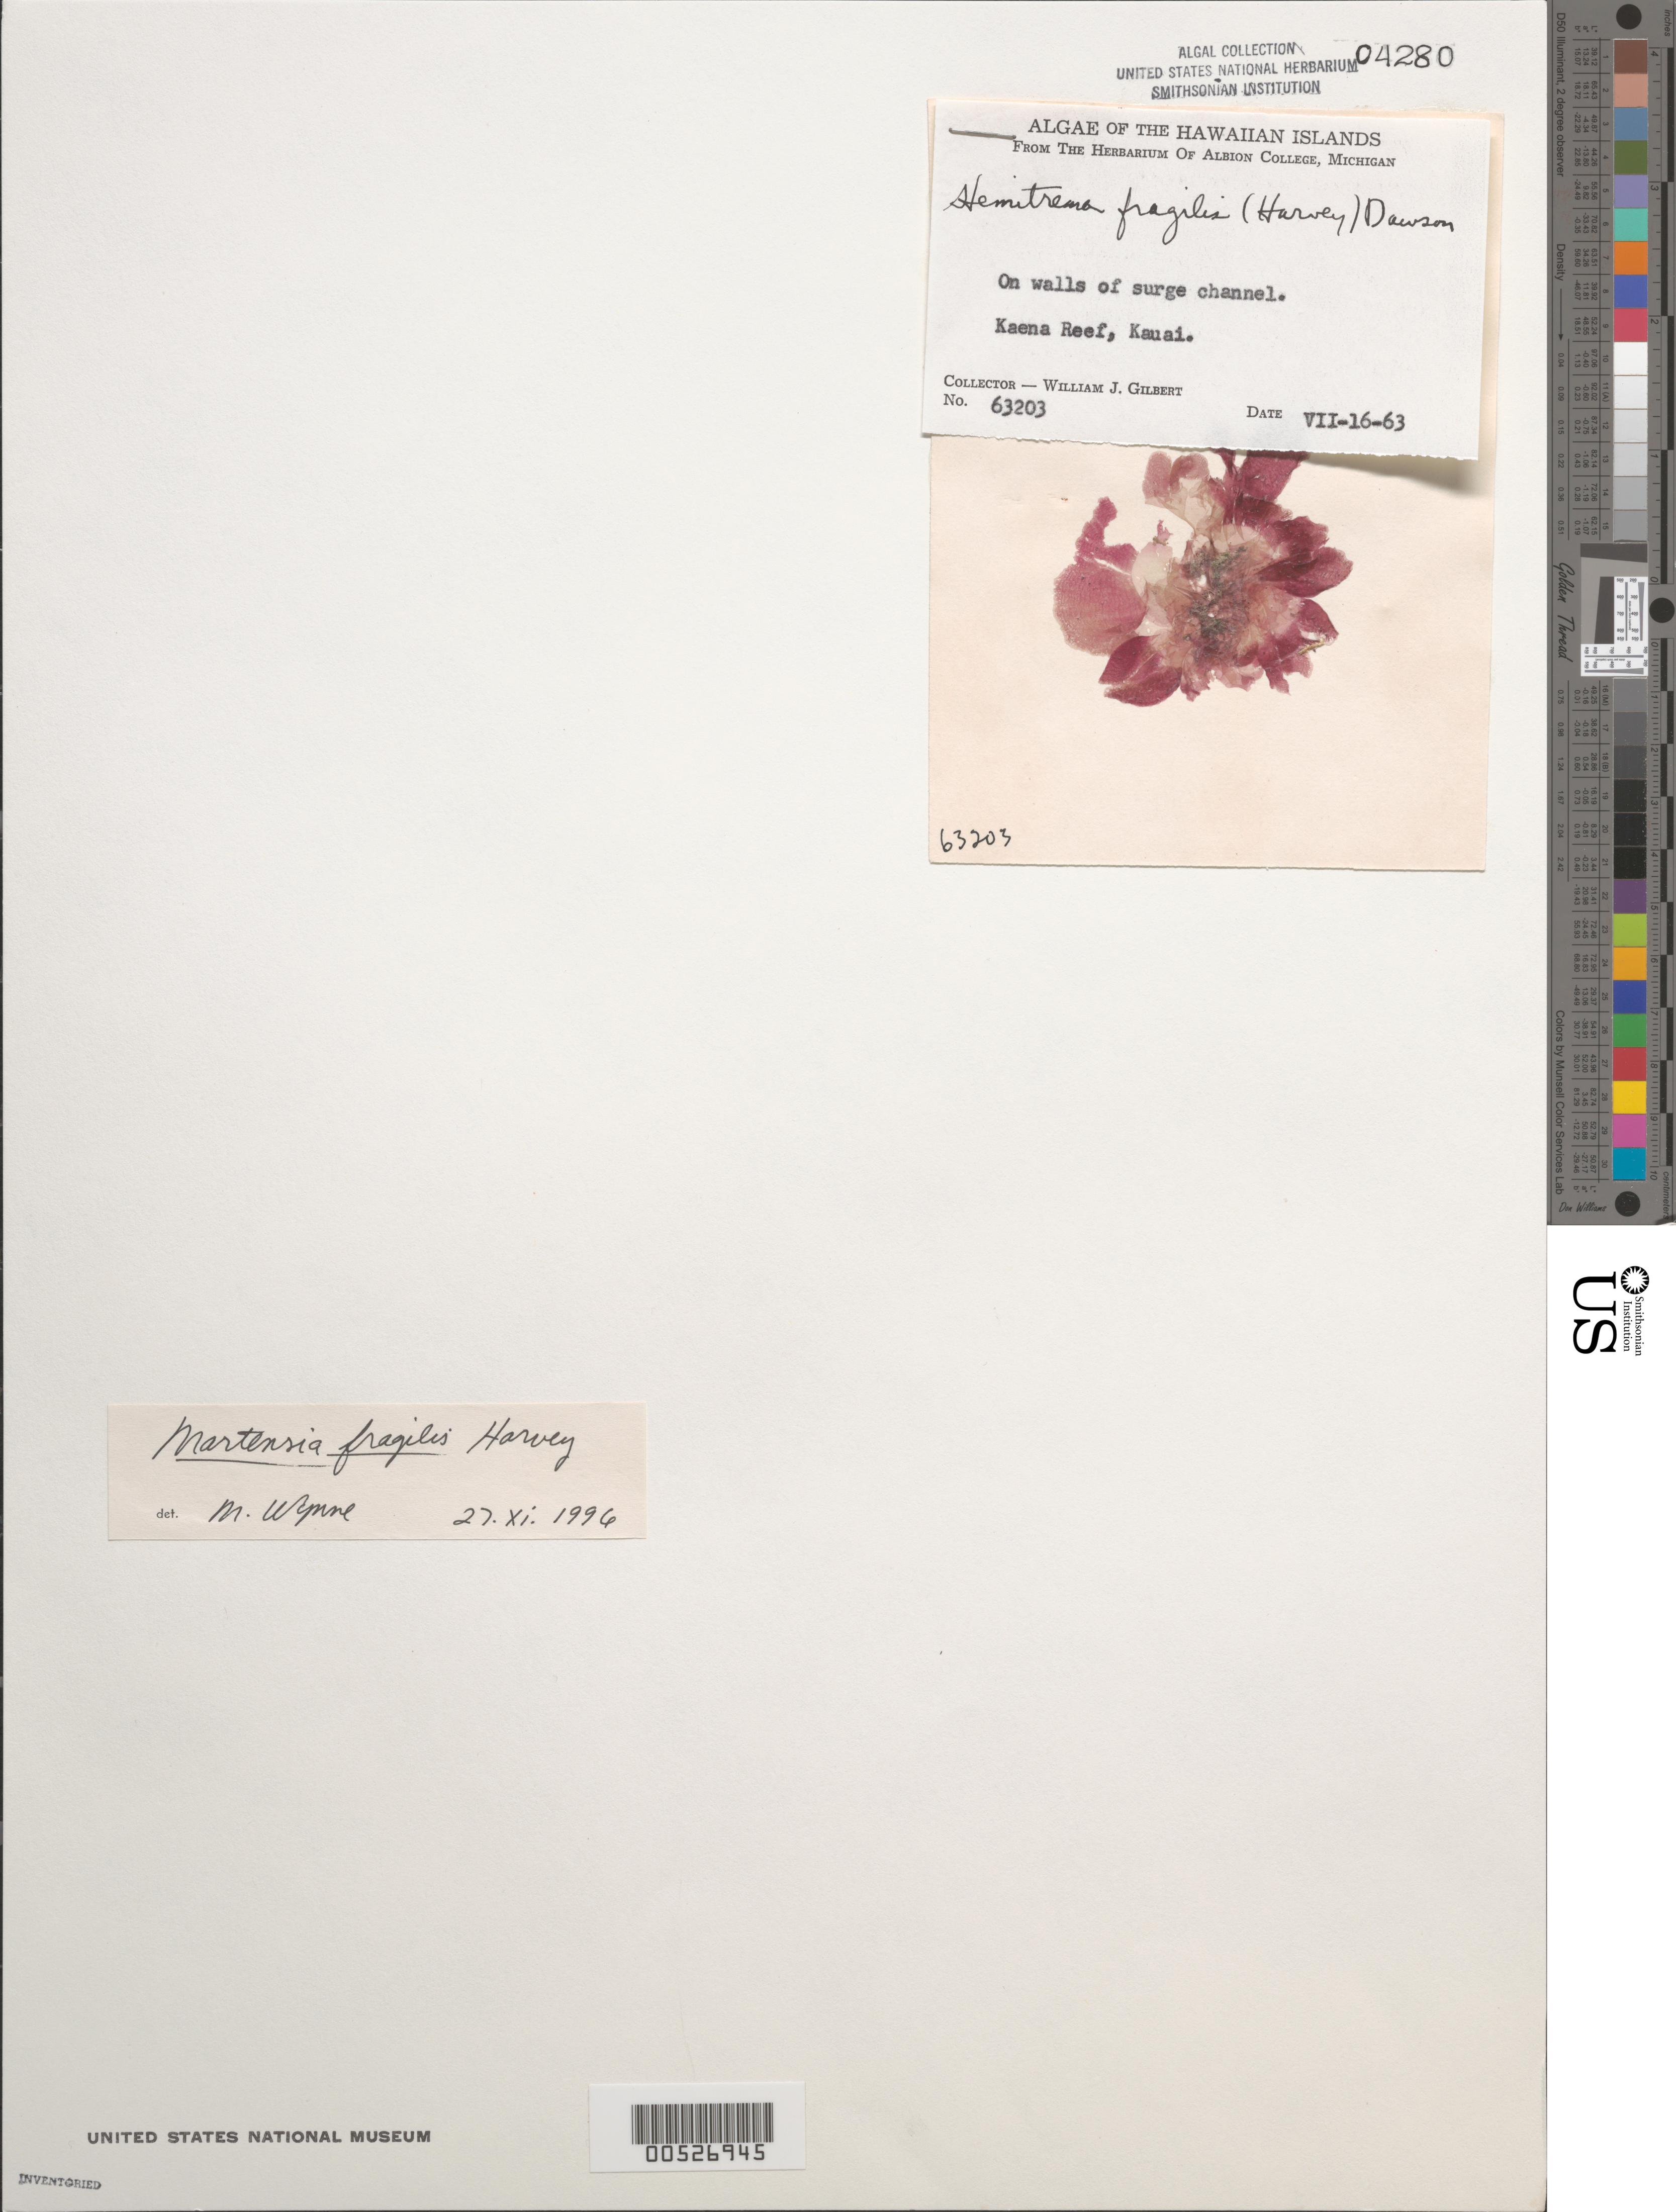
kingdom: Plantae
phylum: Rhodophyta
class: Florideophyceae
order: Ceramiales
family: Delesseriaceae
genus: Martensia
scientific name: Martensia fragilis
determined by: Wynne, M. J.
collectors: W. J. Gilbert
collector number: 63203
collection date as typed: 16 Jul 1963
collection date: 1963-07-16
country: United States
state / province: Hawaii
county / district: Kauai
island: Kaua'i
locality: Kaena Reef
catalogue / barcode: US 4280